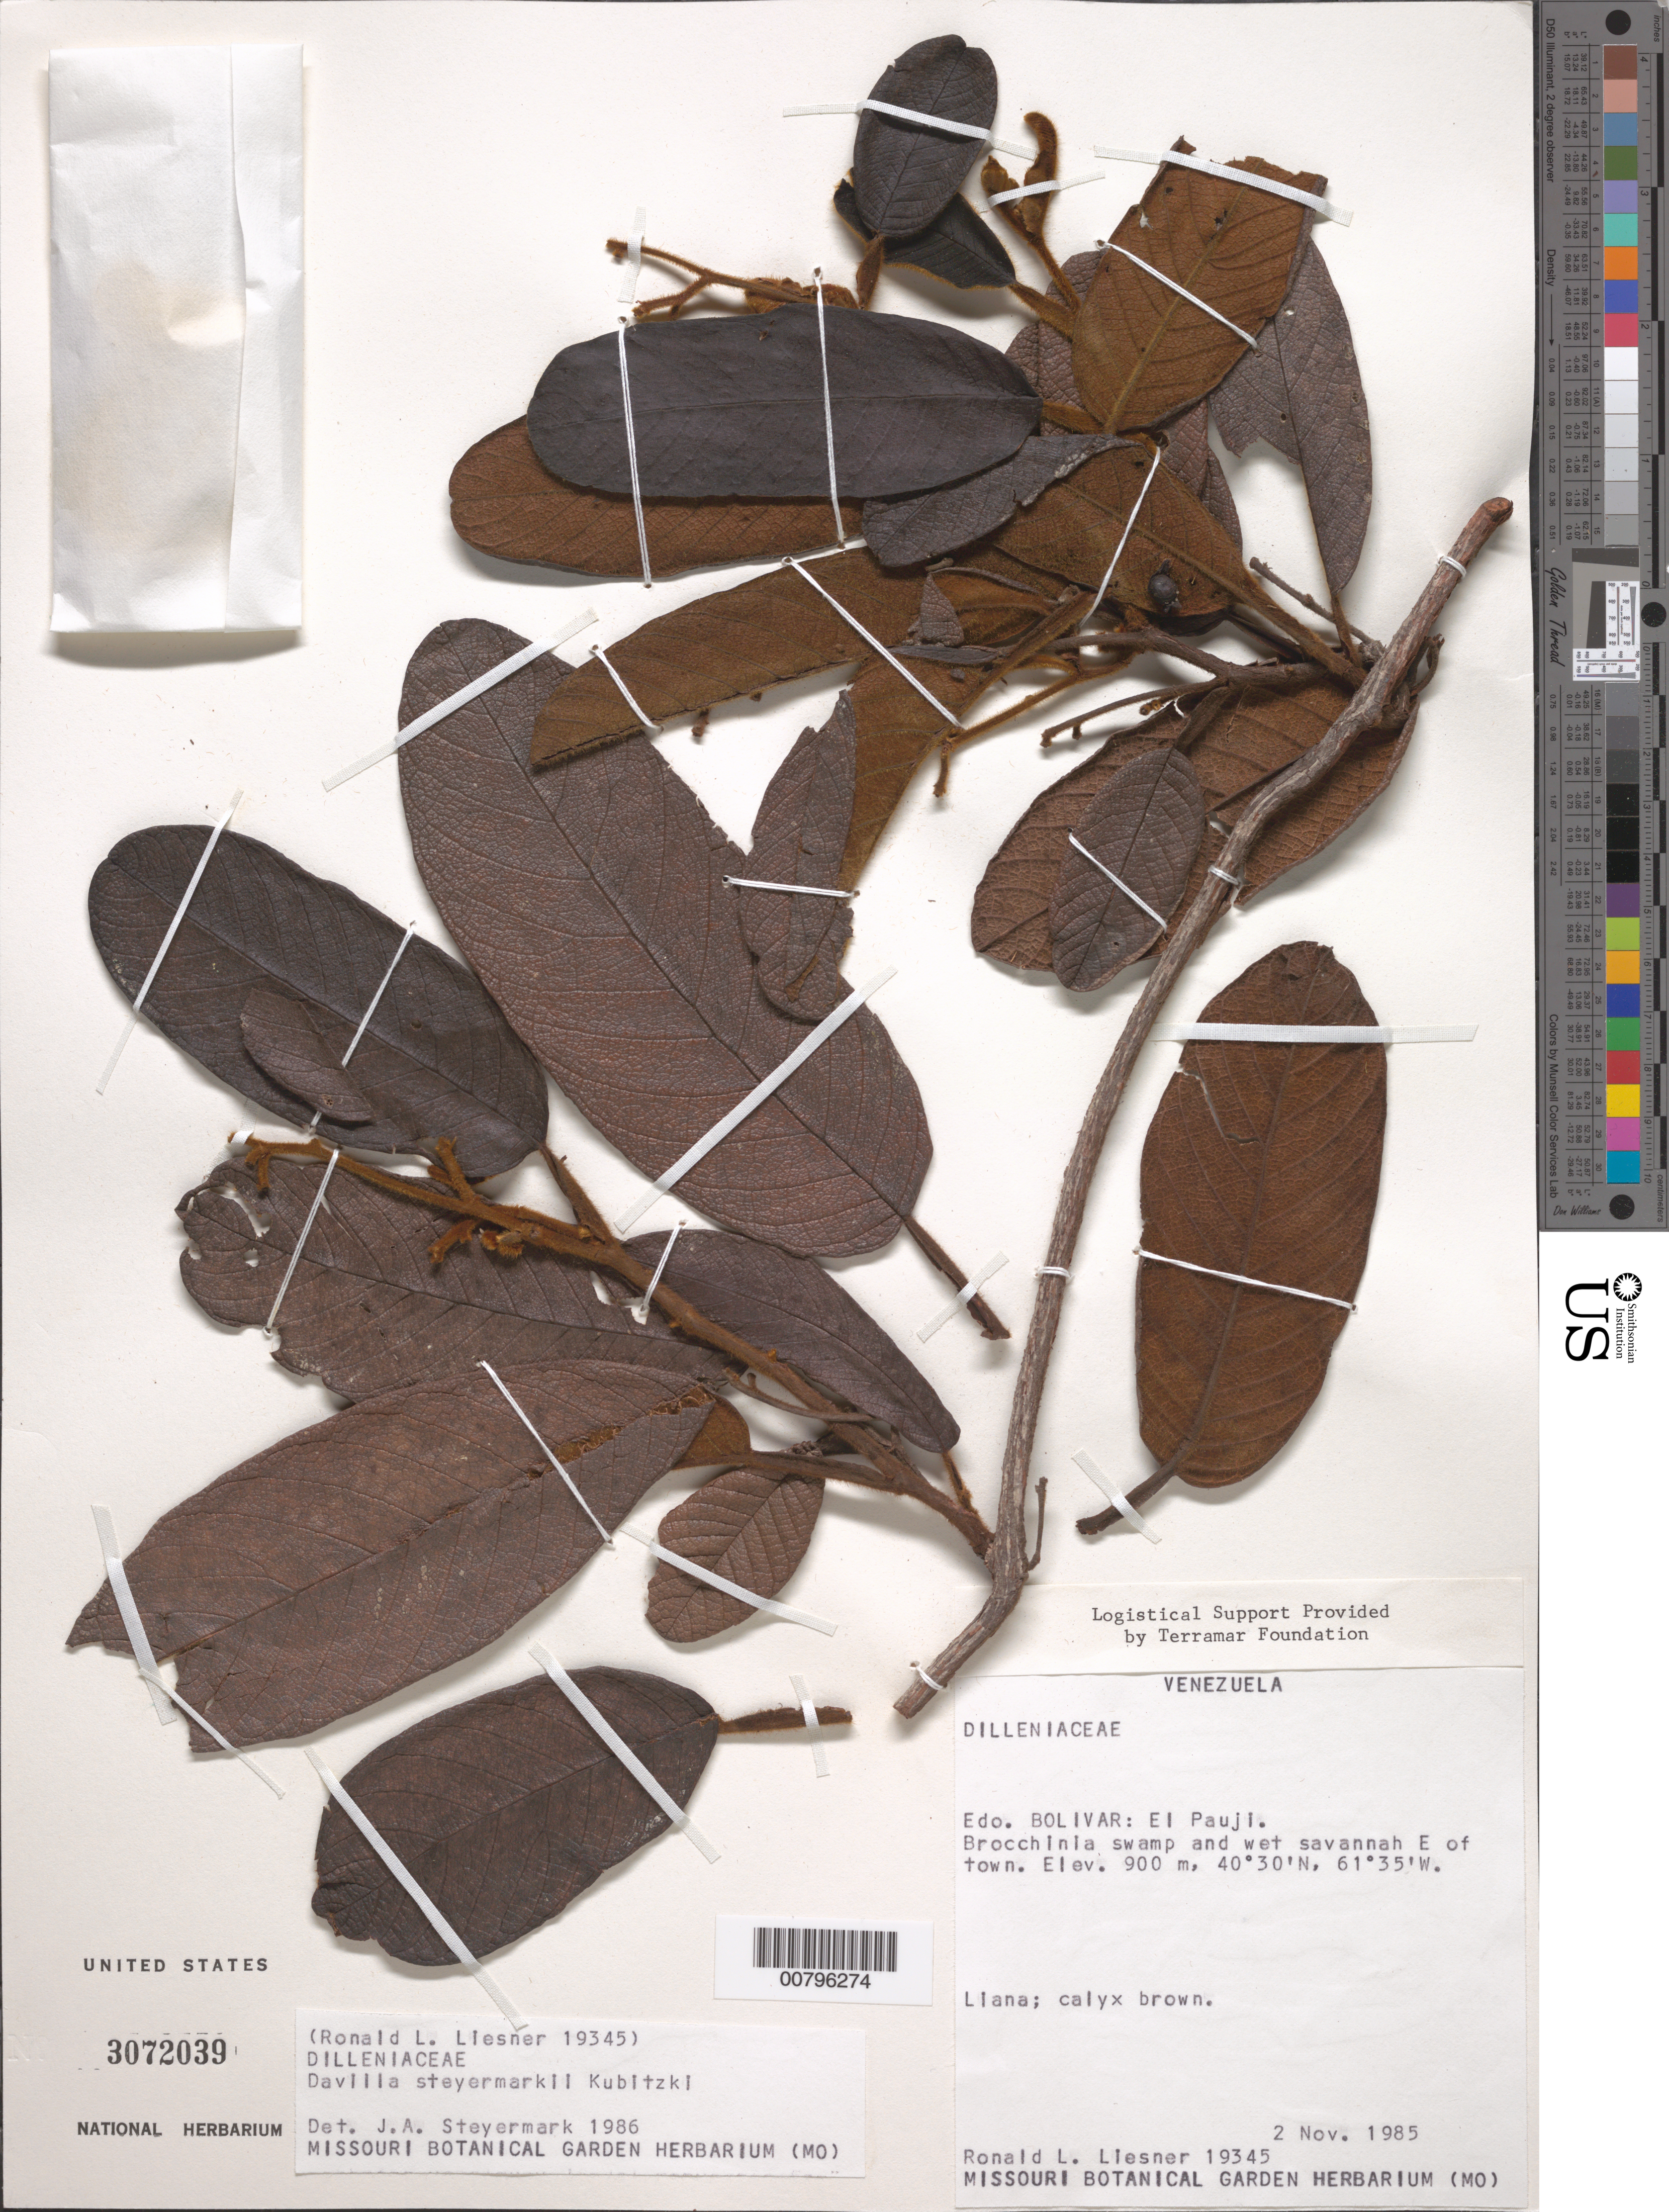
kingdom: Plantae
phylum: Tracheophyta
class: Magnoliopsida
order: Dilleniales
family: Dilleniaceae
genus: Davilla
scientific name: Davilla steyermarkii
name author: Kubitzki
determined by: Steyermark, Julian A., (VEN)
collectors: R. L. Liesner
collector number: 19345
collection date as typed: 2-Nov-85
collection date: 1985-11-02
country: Venezuela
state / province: Bolívar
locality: El Pauji, E of town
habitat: Brocchinia swamp and wet savanna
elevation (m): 900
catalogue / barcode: US 3072039